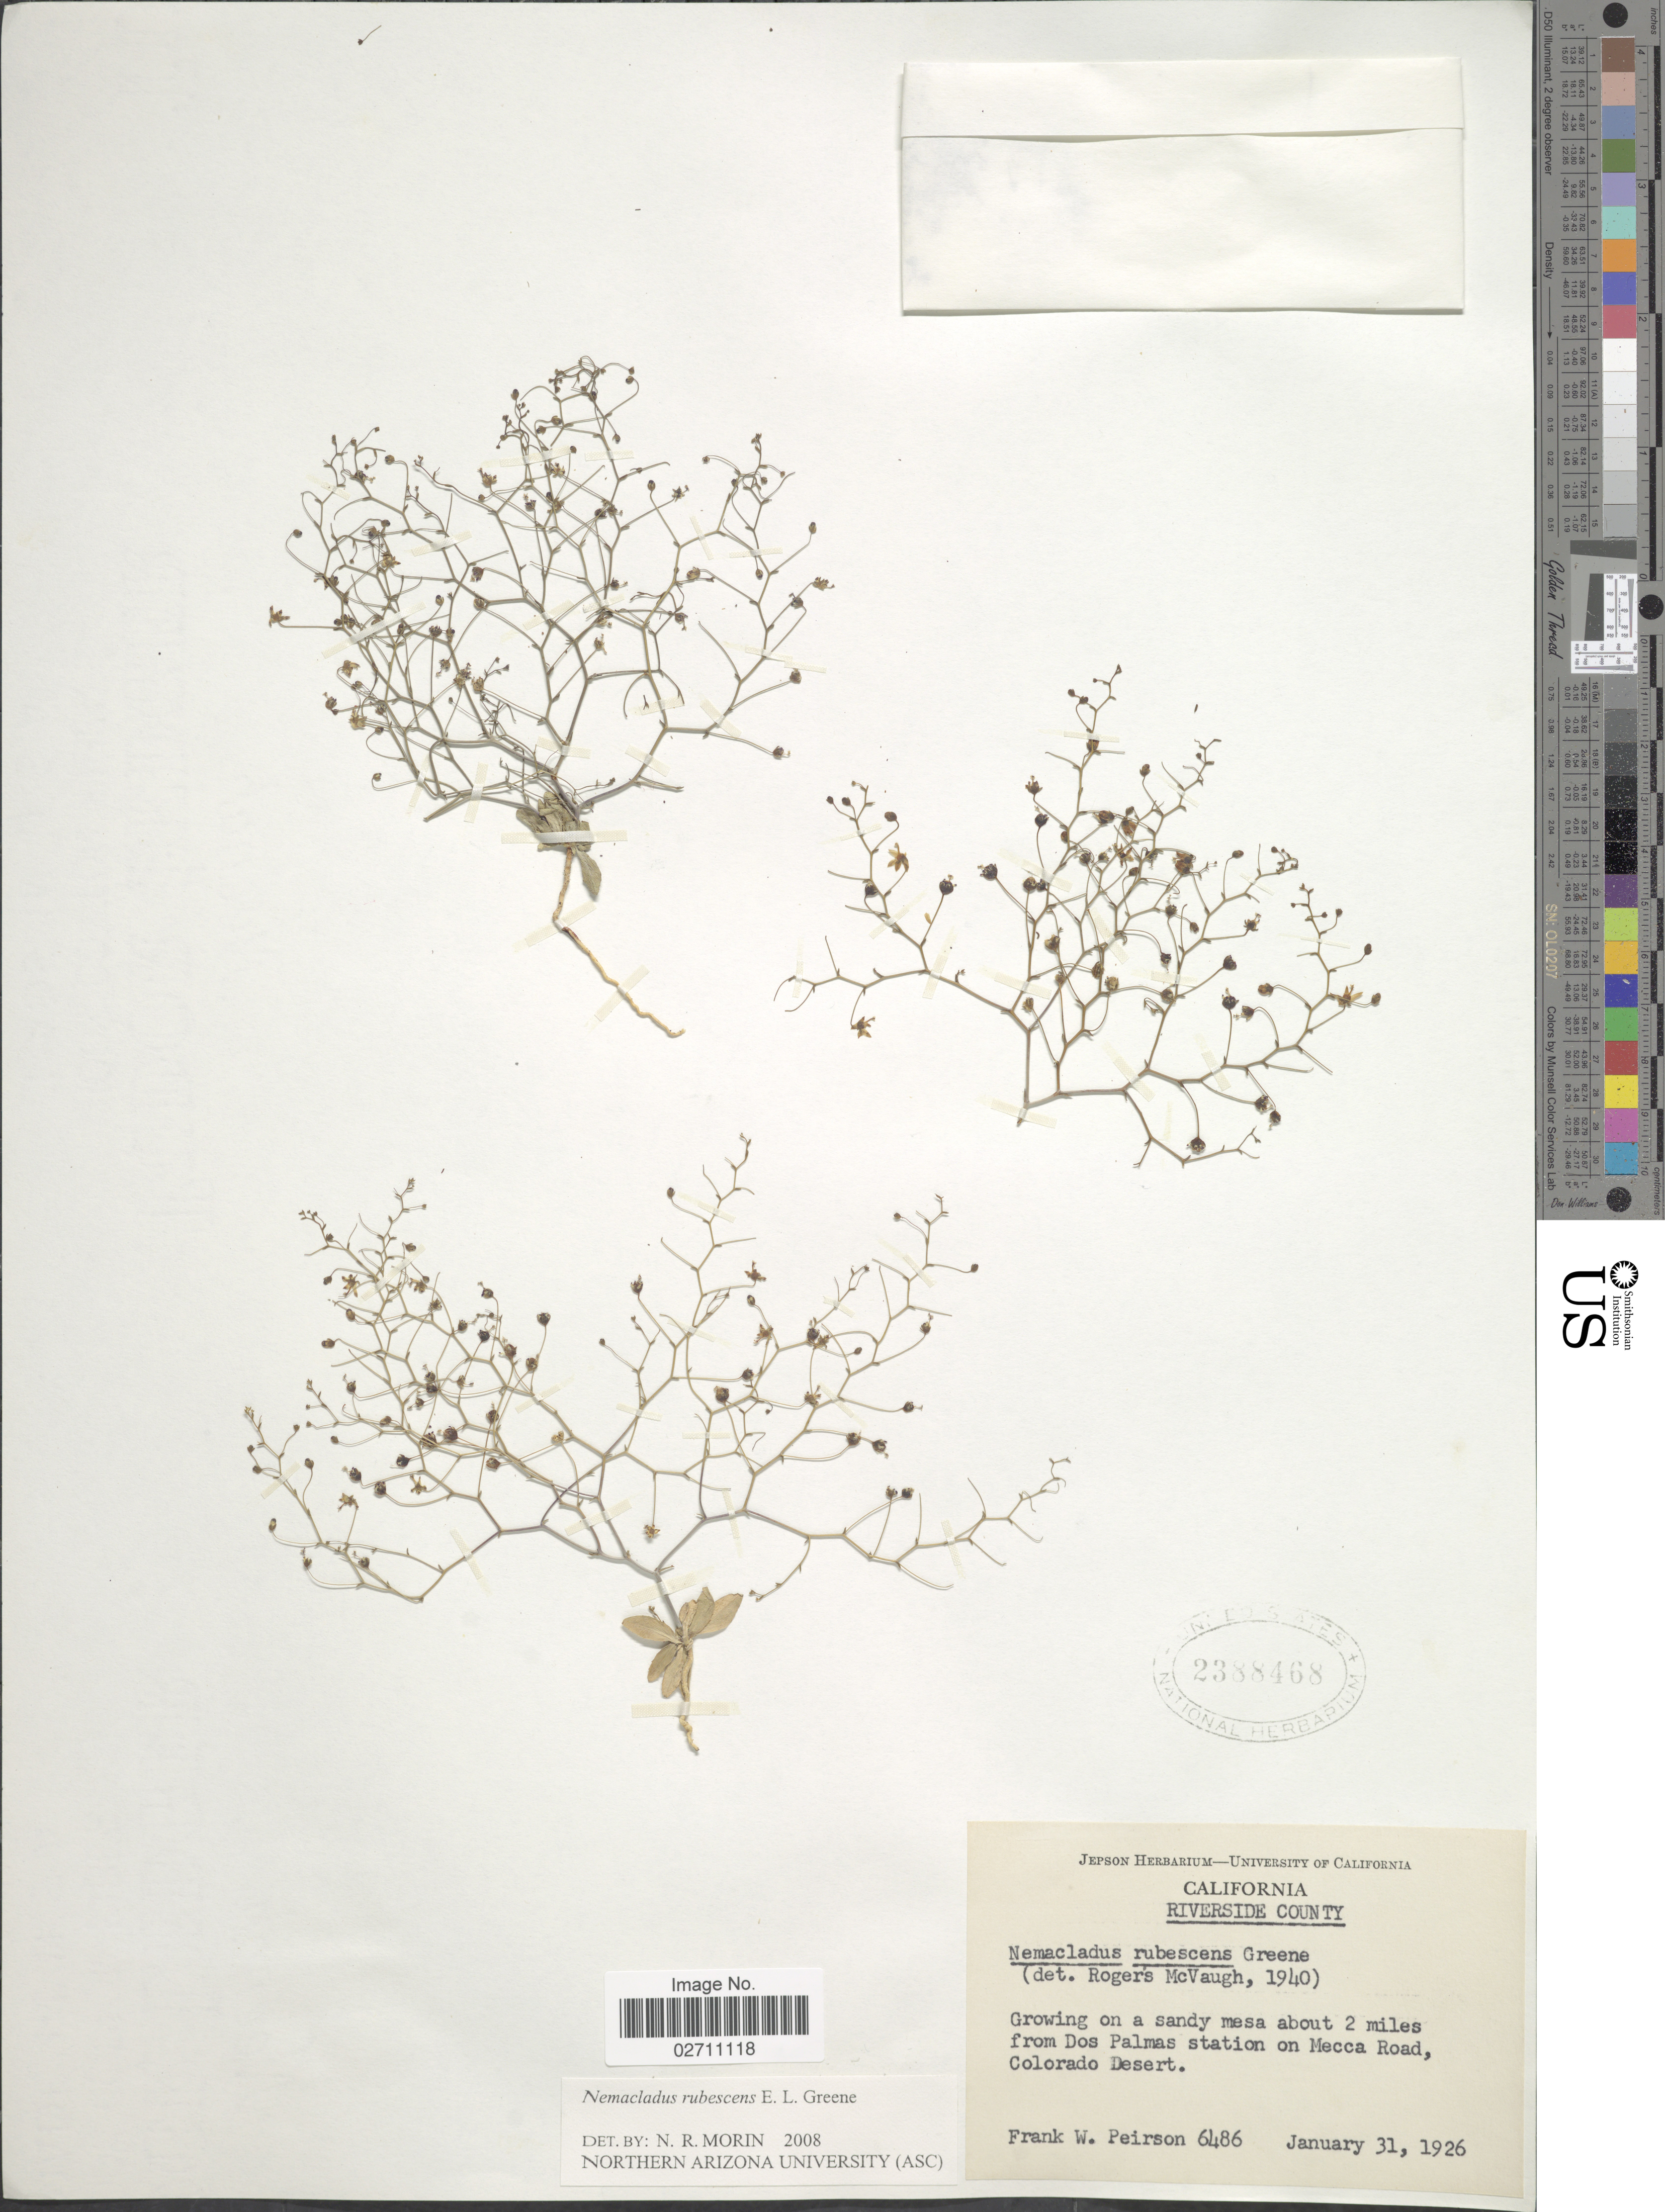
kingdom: Plantae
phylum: Tracheophyta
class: Magnoliopsida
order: Asterales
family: Campanulaceae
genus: Nemacladus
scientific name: Nemacladus rubescens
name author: Greene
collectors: F. Peirson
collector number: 6486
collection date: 1926-01-31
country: United States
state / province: California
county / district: Riverside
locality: Riverside County, About 2 miles from Dos Palmas station on Mecca Road, Colorado Desert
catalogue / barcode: US 2388468